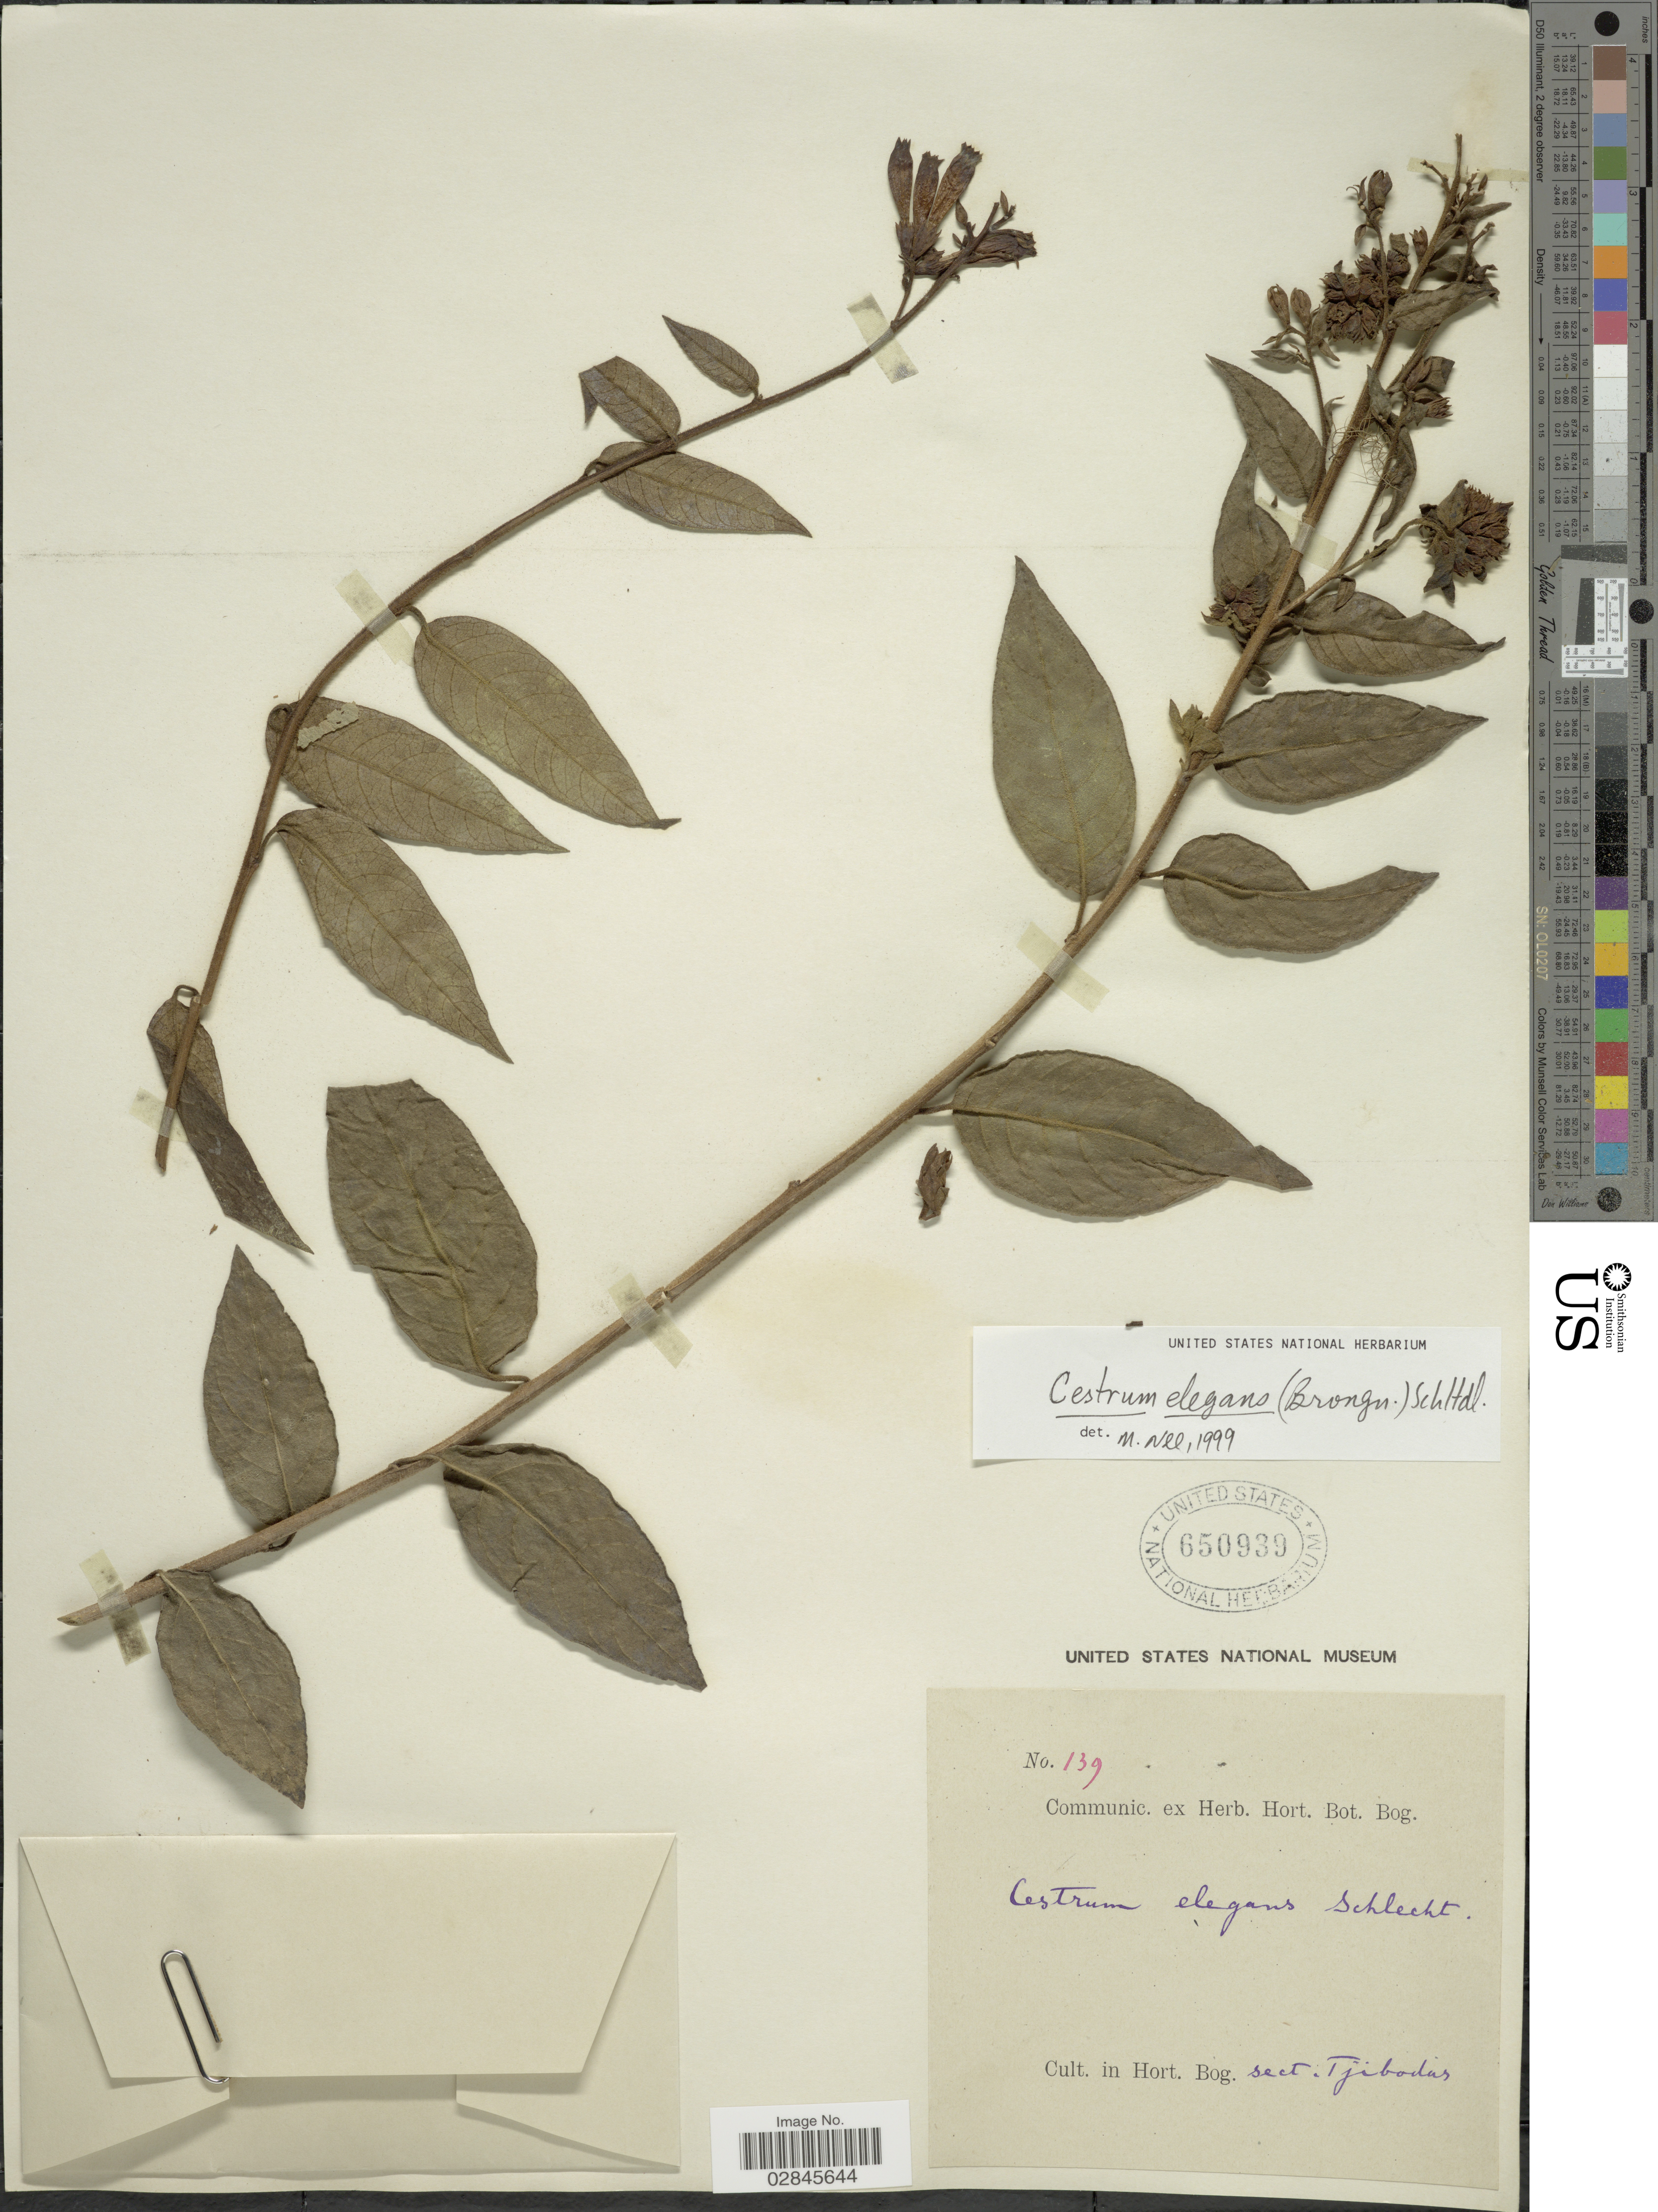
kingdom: Plantae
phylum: Tracheophyta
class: Magnoliopsida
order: Solanales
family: Solanaceae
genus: Cestrum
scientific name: Cestrum elegans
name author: (Brongn.) Schltdl.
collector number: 139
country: Indonesia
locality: Hort. Bog. Sect. Tjibodas.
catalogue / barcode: US 650939